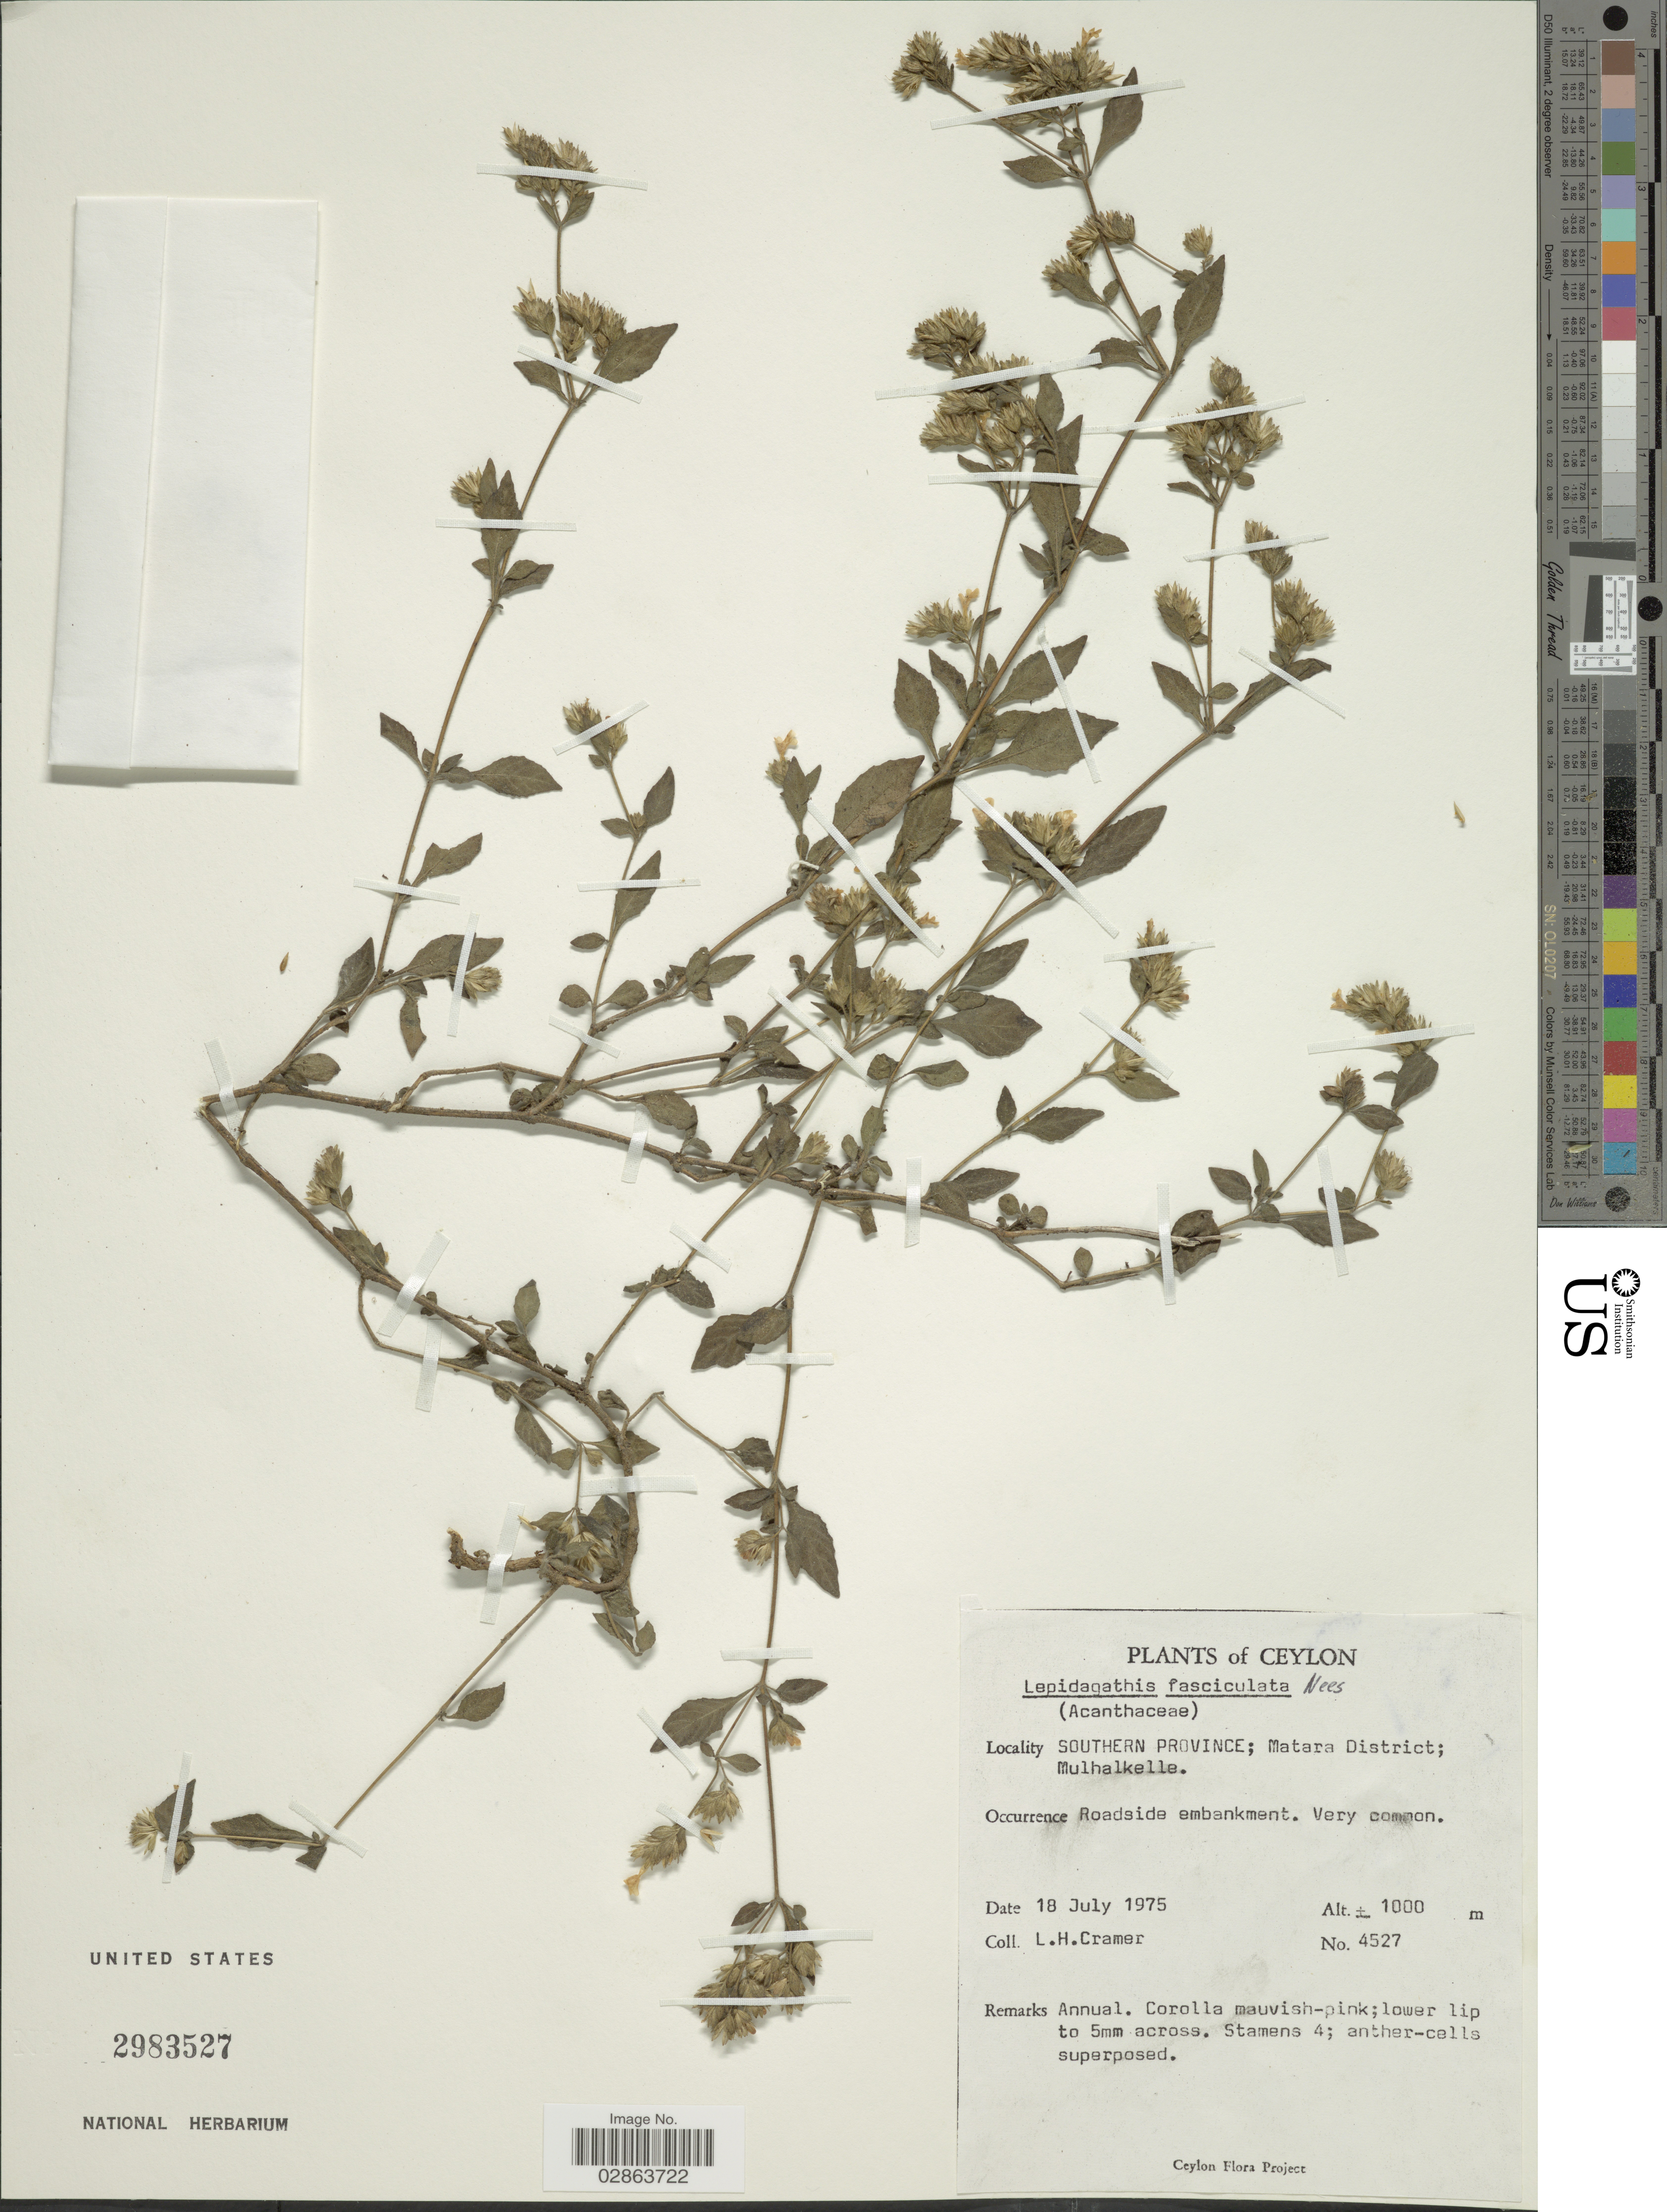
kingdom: Plantae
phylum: Tracheophyta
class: Magnoliopsida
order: Lamiales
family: Acanthaceae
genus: Lepidagathis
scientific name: Lepidagathis fasciculata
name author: (Retz.) Nees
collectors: L. H. Cramer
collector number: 4527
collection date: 1975-07-18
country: Sri Lanka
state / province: Southern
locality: Ceylon. Southern Province: Matara District; Mulhalkelle.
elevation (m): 1000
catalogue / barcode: US 2983527